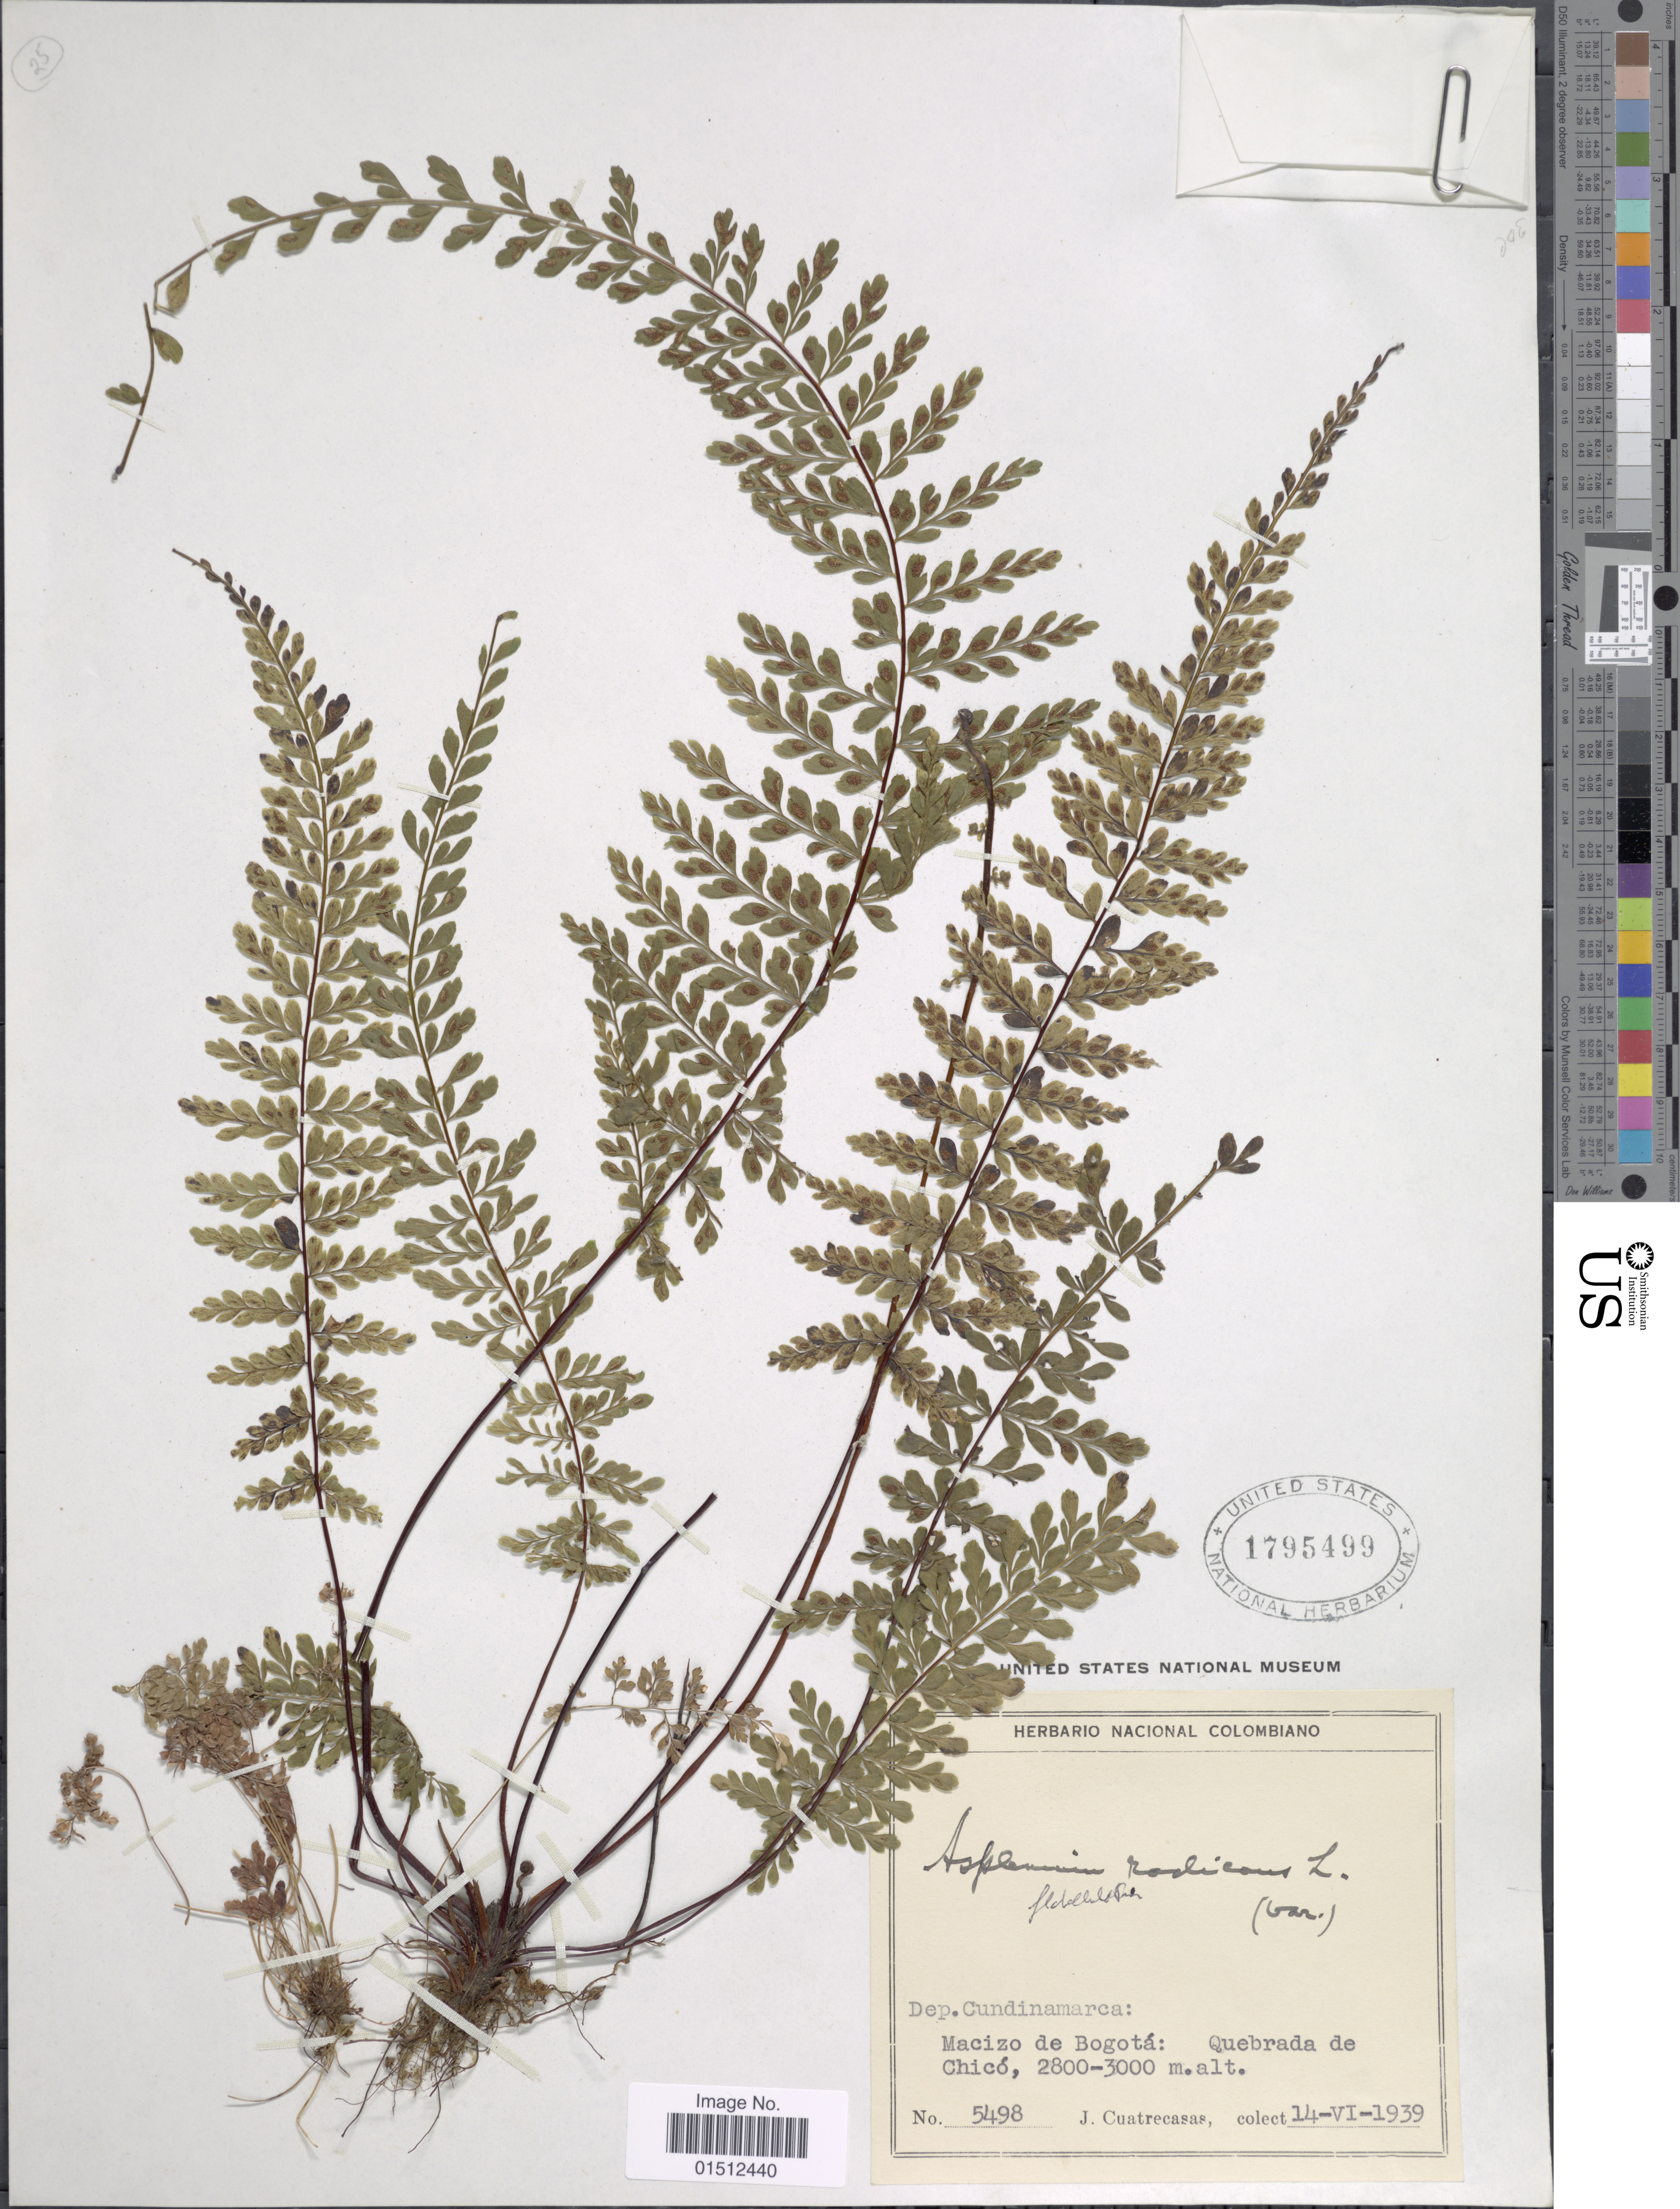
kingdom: Plantae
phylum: Tracheophyta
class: Polypodiopsida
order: Polypodiales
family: Aspleniaceae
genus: Asplenium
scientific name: Asplenium radicans var. dentatum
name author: (Klotzsch) Bonap.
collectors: J. Cuatrecasas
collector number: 5498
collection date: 1939-06-14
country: Colombia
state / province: Cundinamarca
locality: Dep. Cundinamarca: Macizo de Bogota: Quebrada de Chico.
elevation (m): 2800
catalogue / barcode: US 1795499